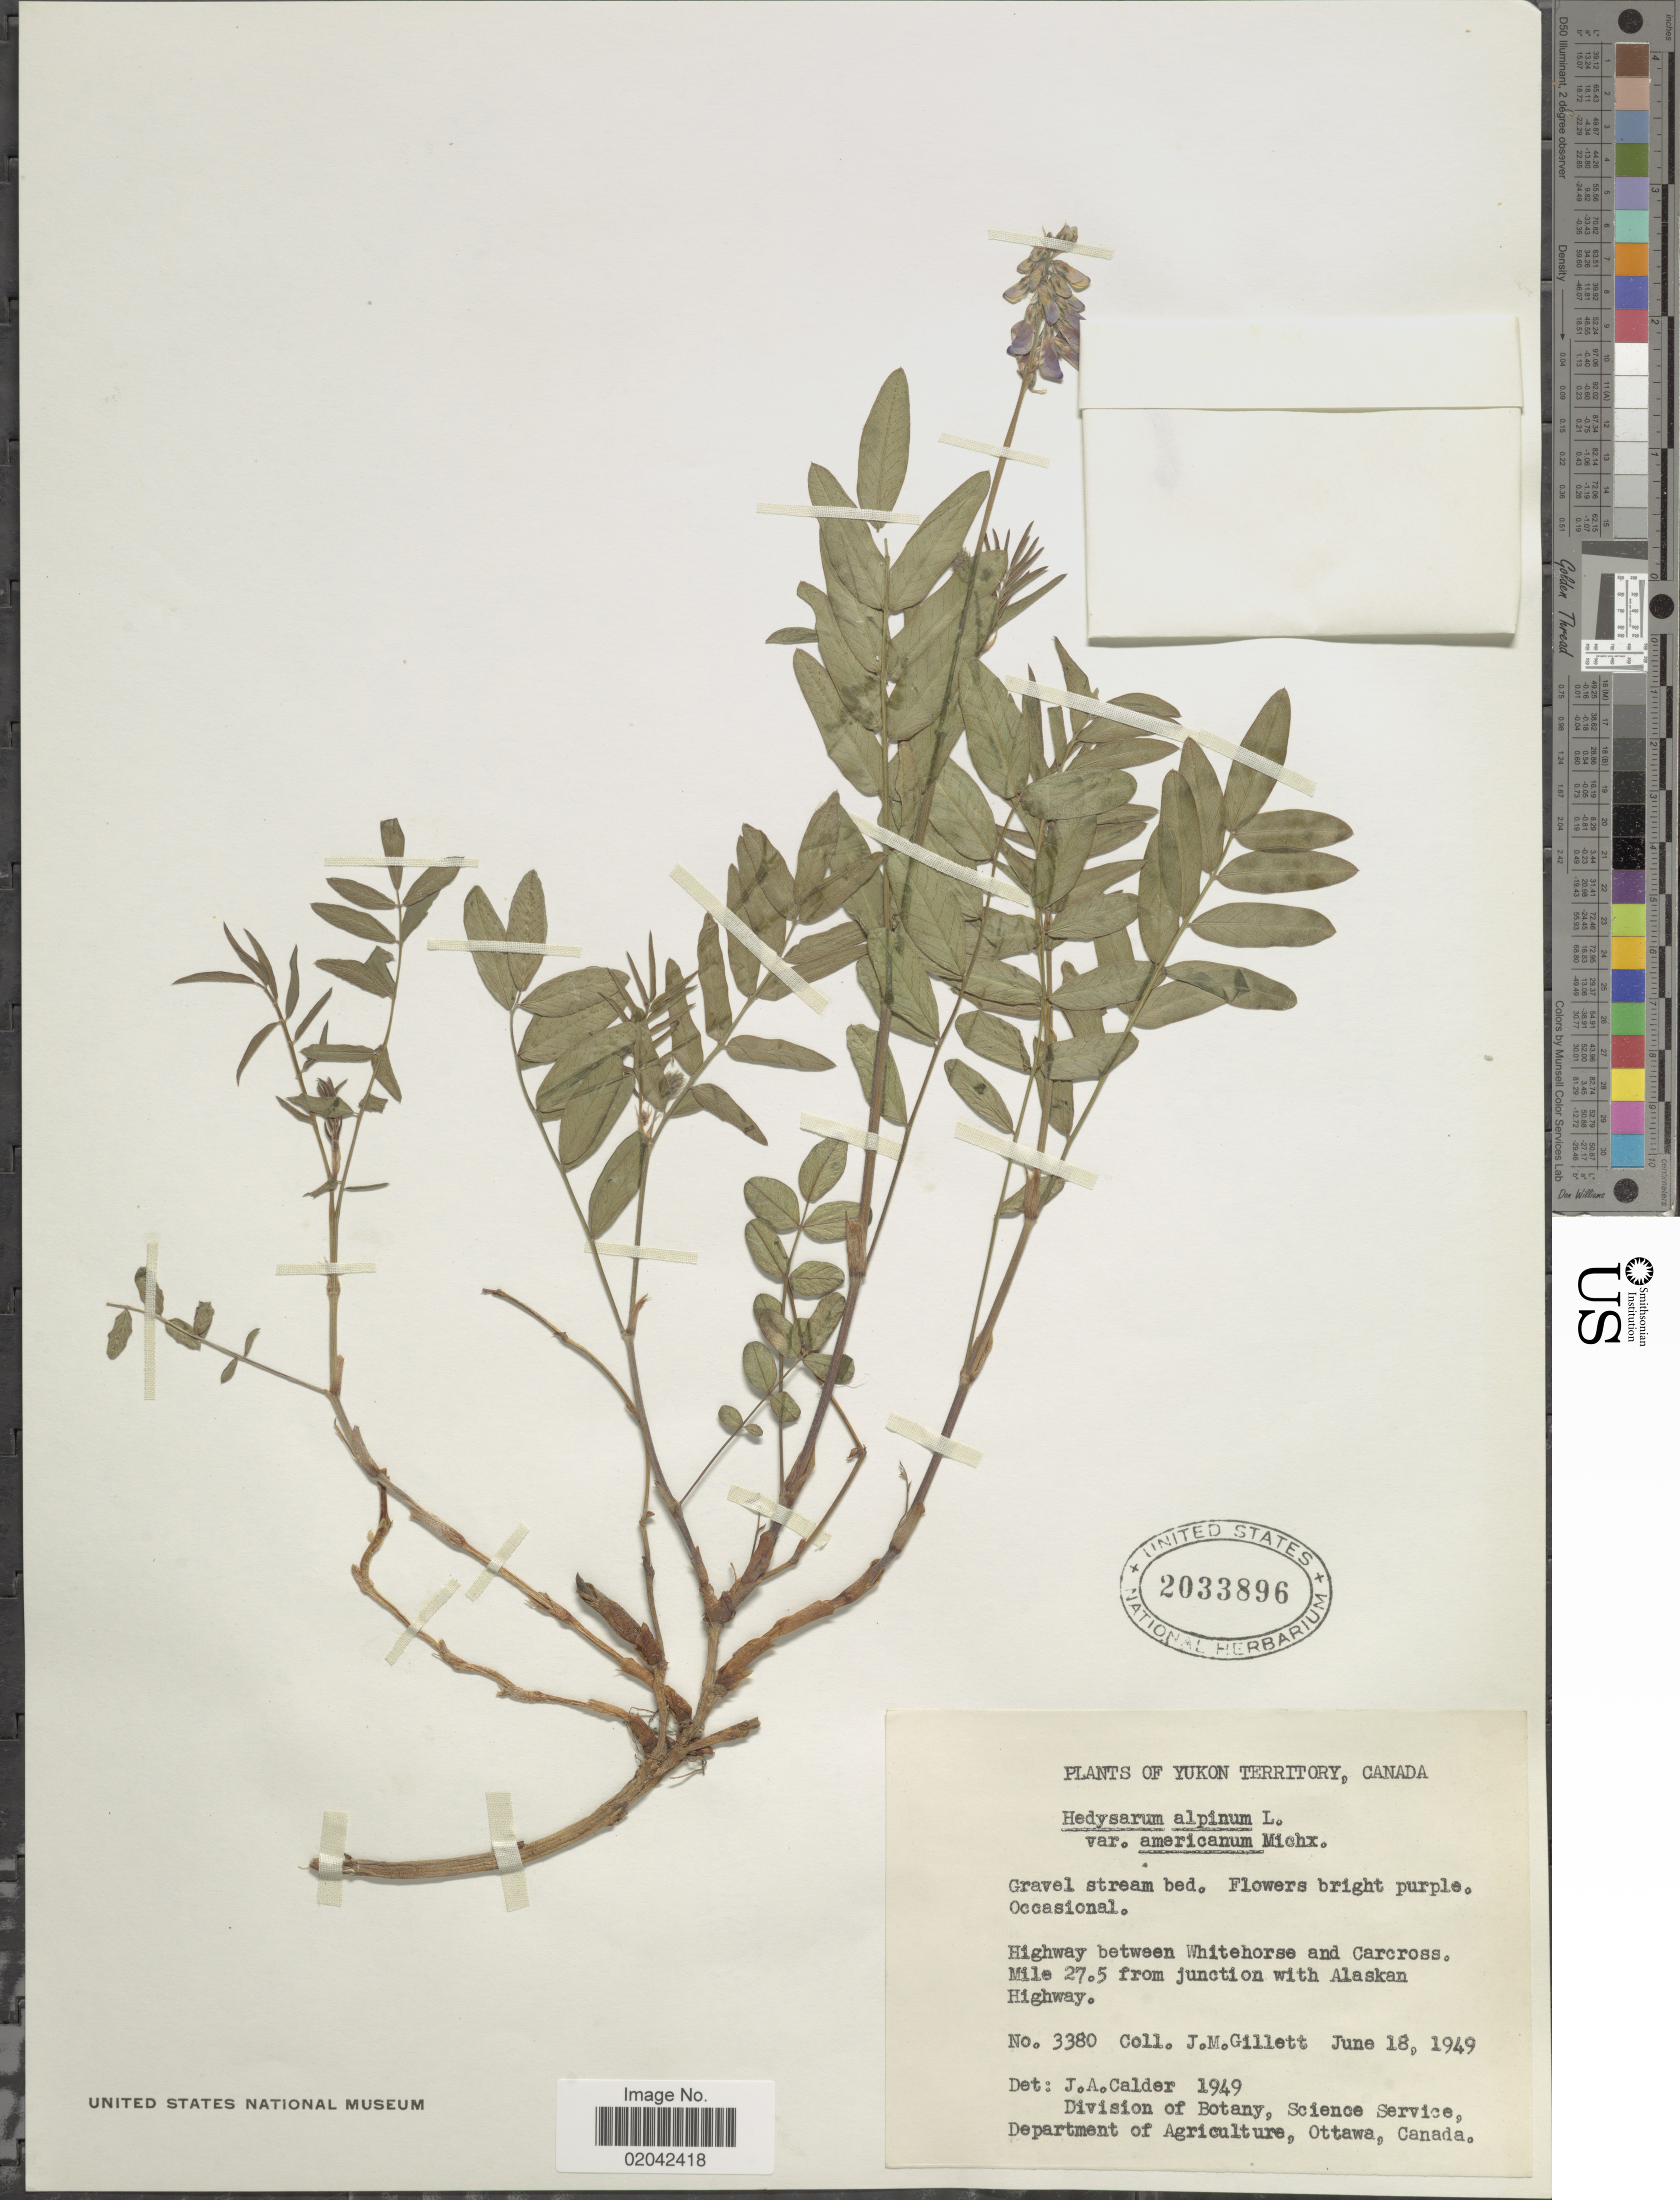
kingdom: Plantae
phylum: Tracheophyta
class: Magnoliopsida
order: Fabales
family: Fabaceae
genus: Hedysarum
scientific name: Hedysarum alpinum var. americanum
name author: Michx. ex Pursh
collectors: J. M. Gillett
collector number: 3380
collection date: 1949-06-18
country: Canada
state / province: Yukon Territory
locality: Highway between Whitehorse and Carcross, Mile 27.5 from junction with Alaskan Highway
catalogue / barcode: US 2033896